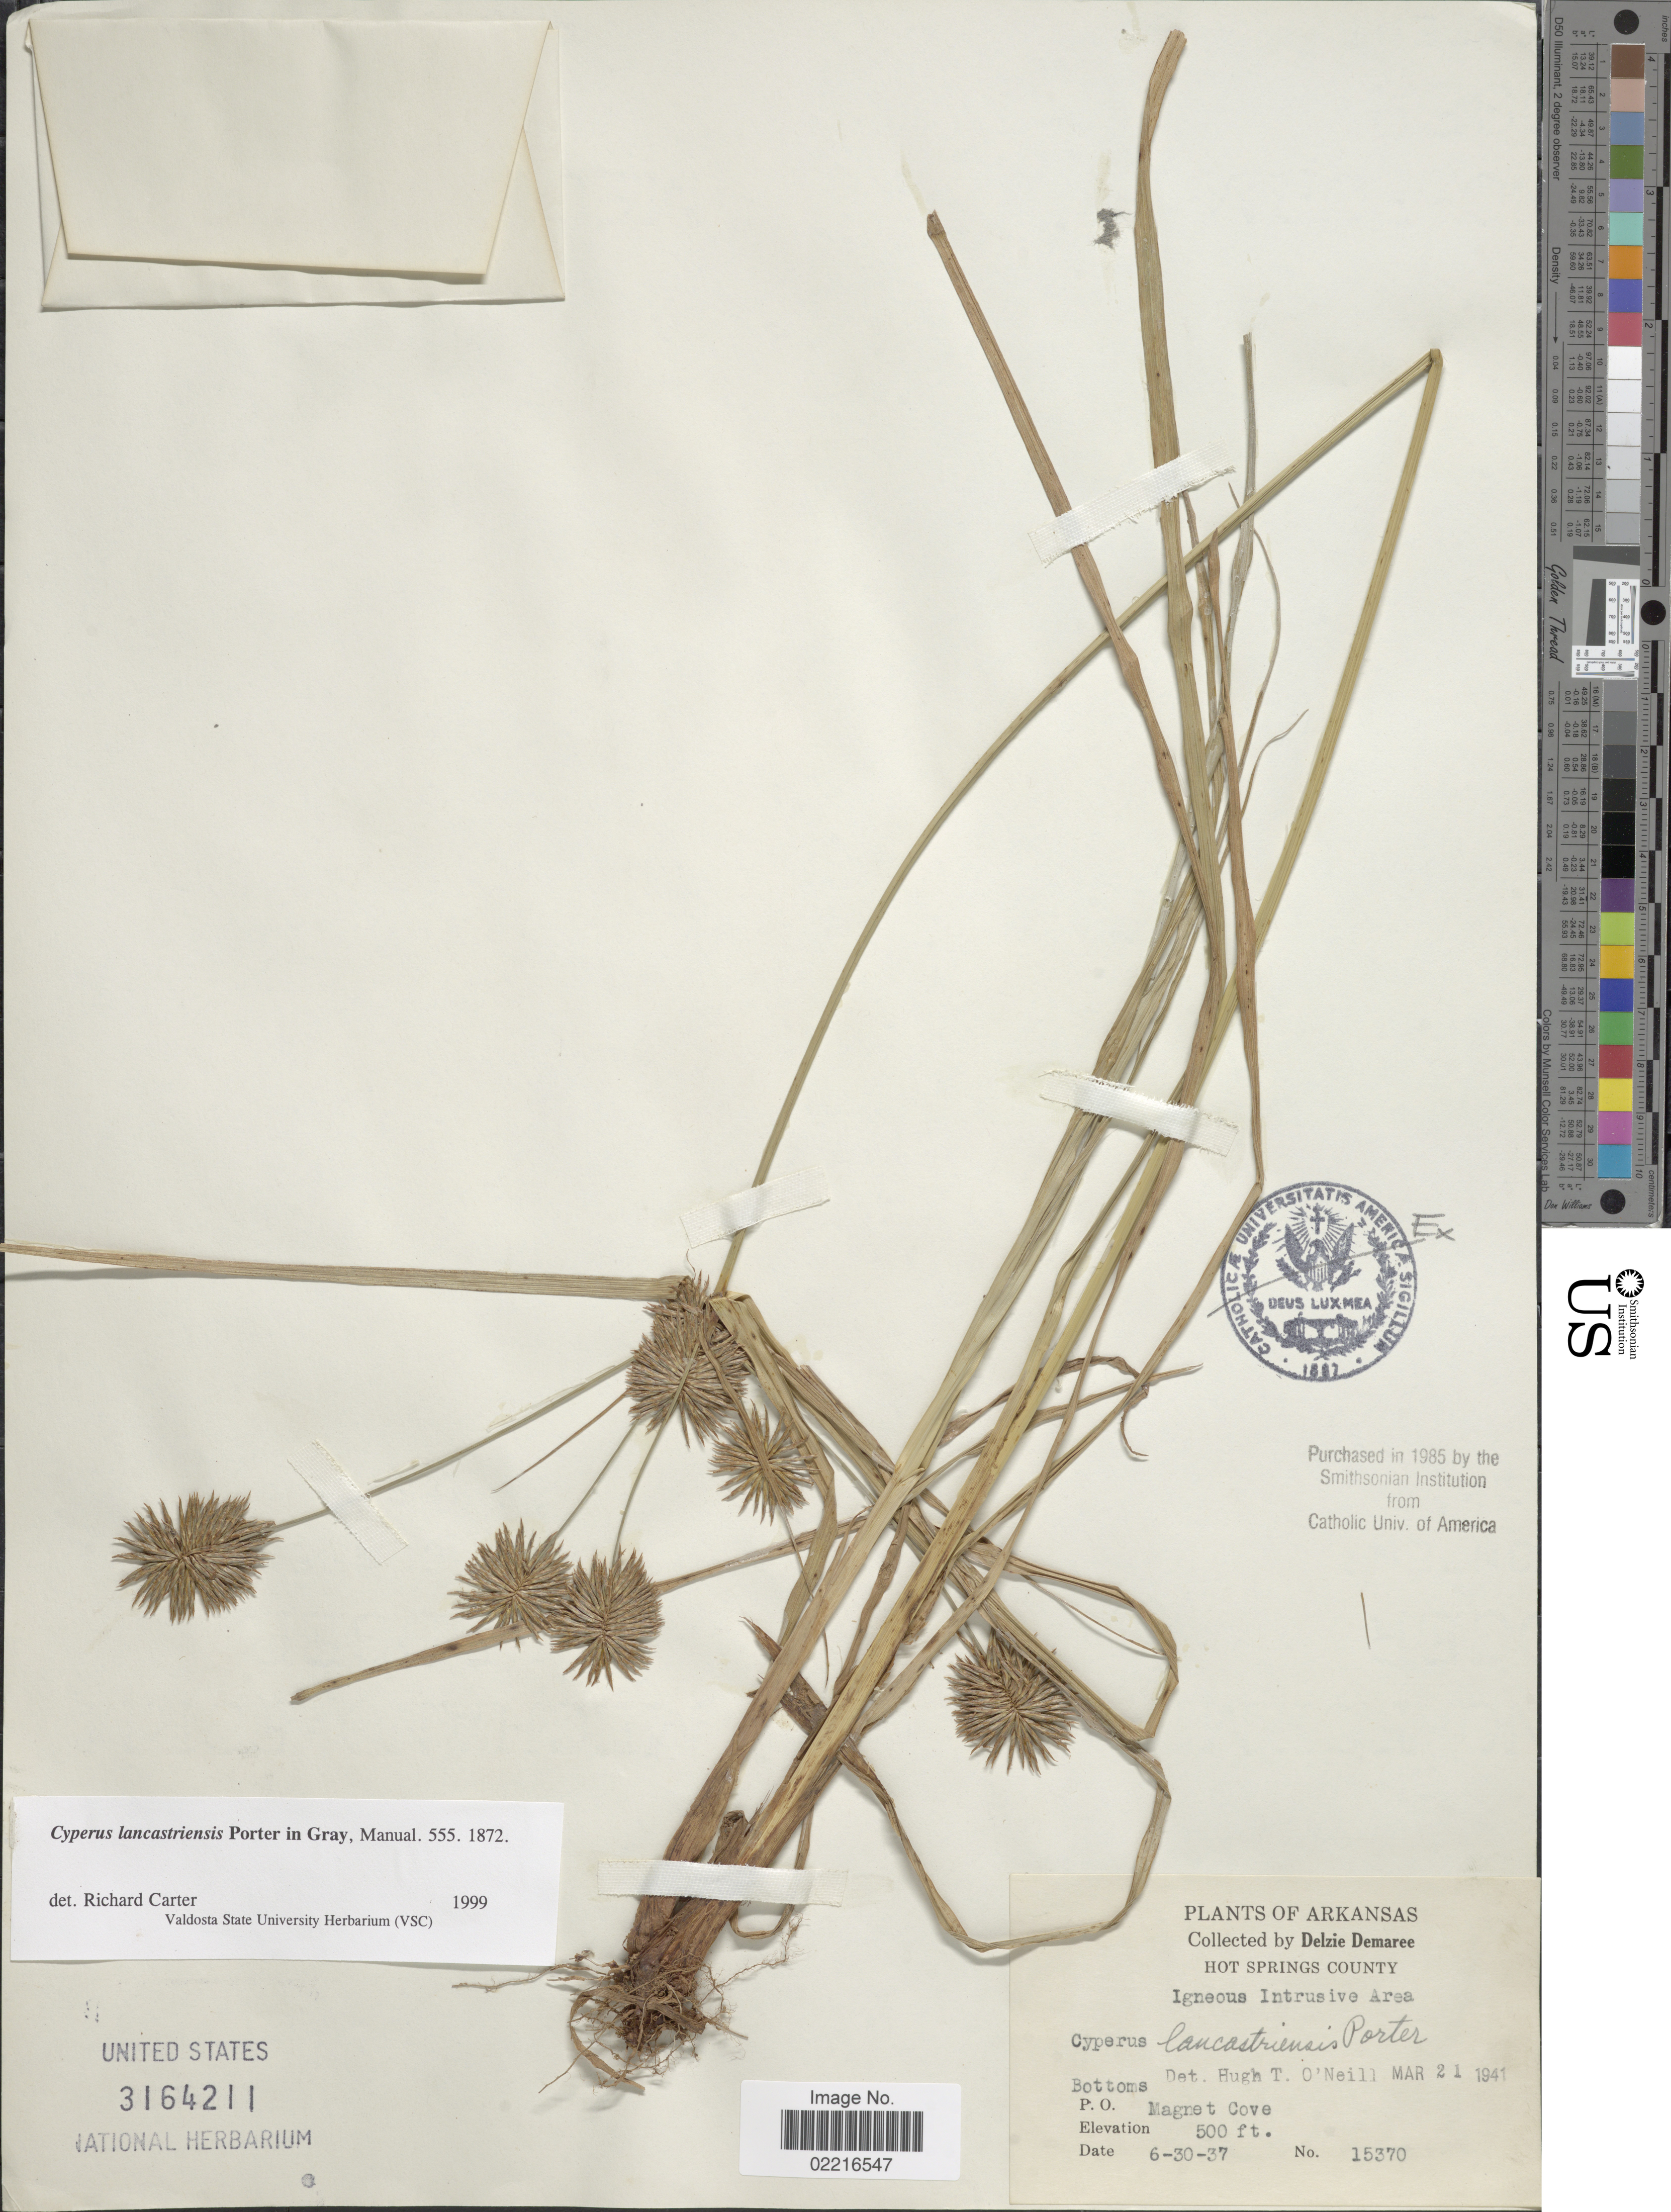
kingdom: Plantae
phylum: Tracheophyta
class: Liliopsida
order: Poales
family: Cyperaceae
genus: Cyperus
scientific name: Cyperus lancastriensis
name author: Porter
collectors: D. Demaree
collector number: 15370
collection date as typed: Transcribed d/m/y: 30/6/37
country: United States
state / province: Arkansas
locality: Hot Springs County, Igneous Intrusive Area, P.O. Magnet Cove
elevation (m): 152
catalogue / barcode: US 3164211